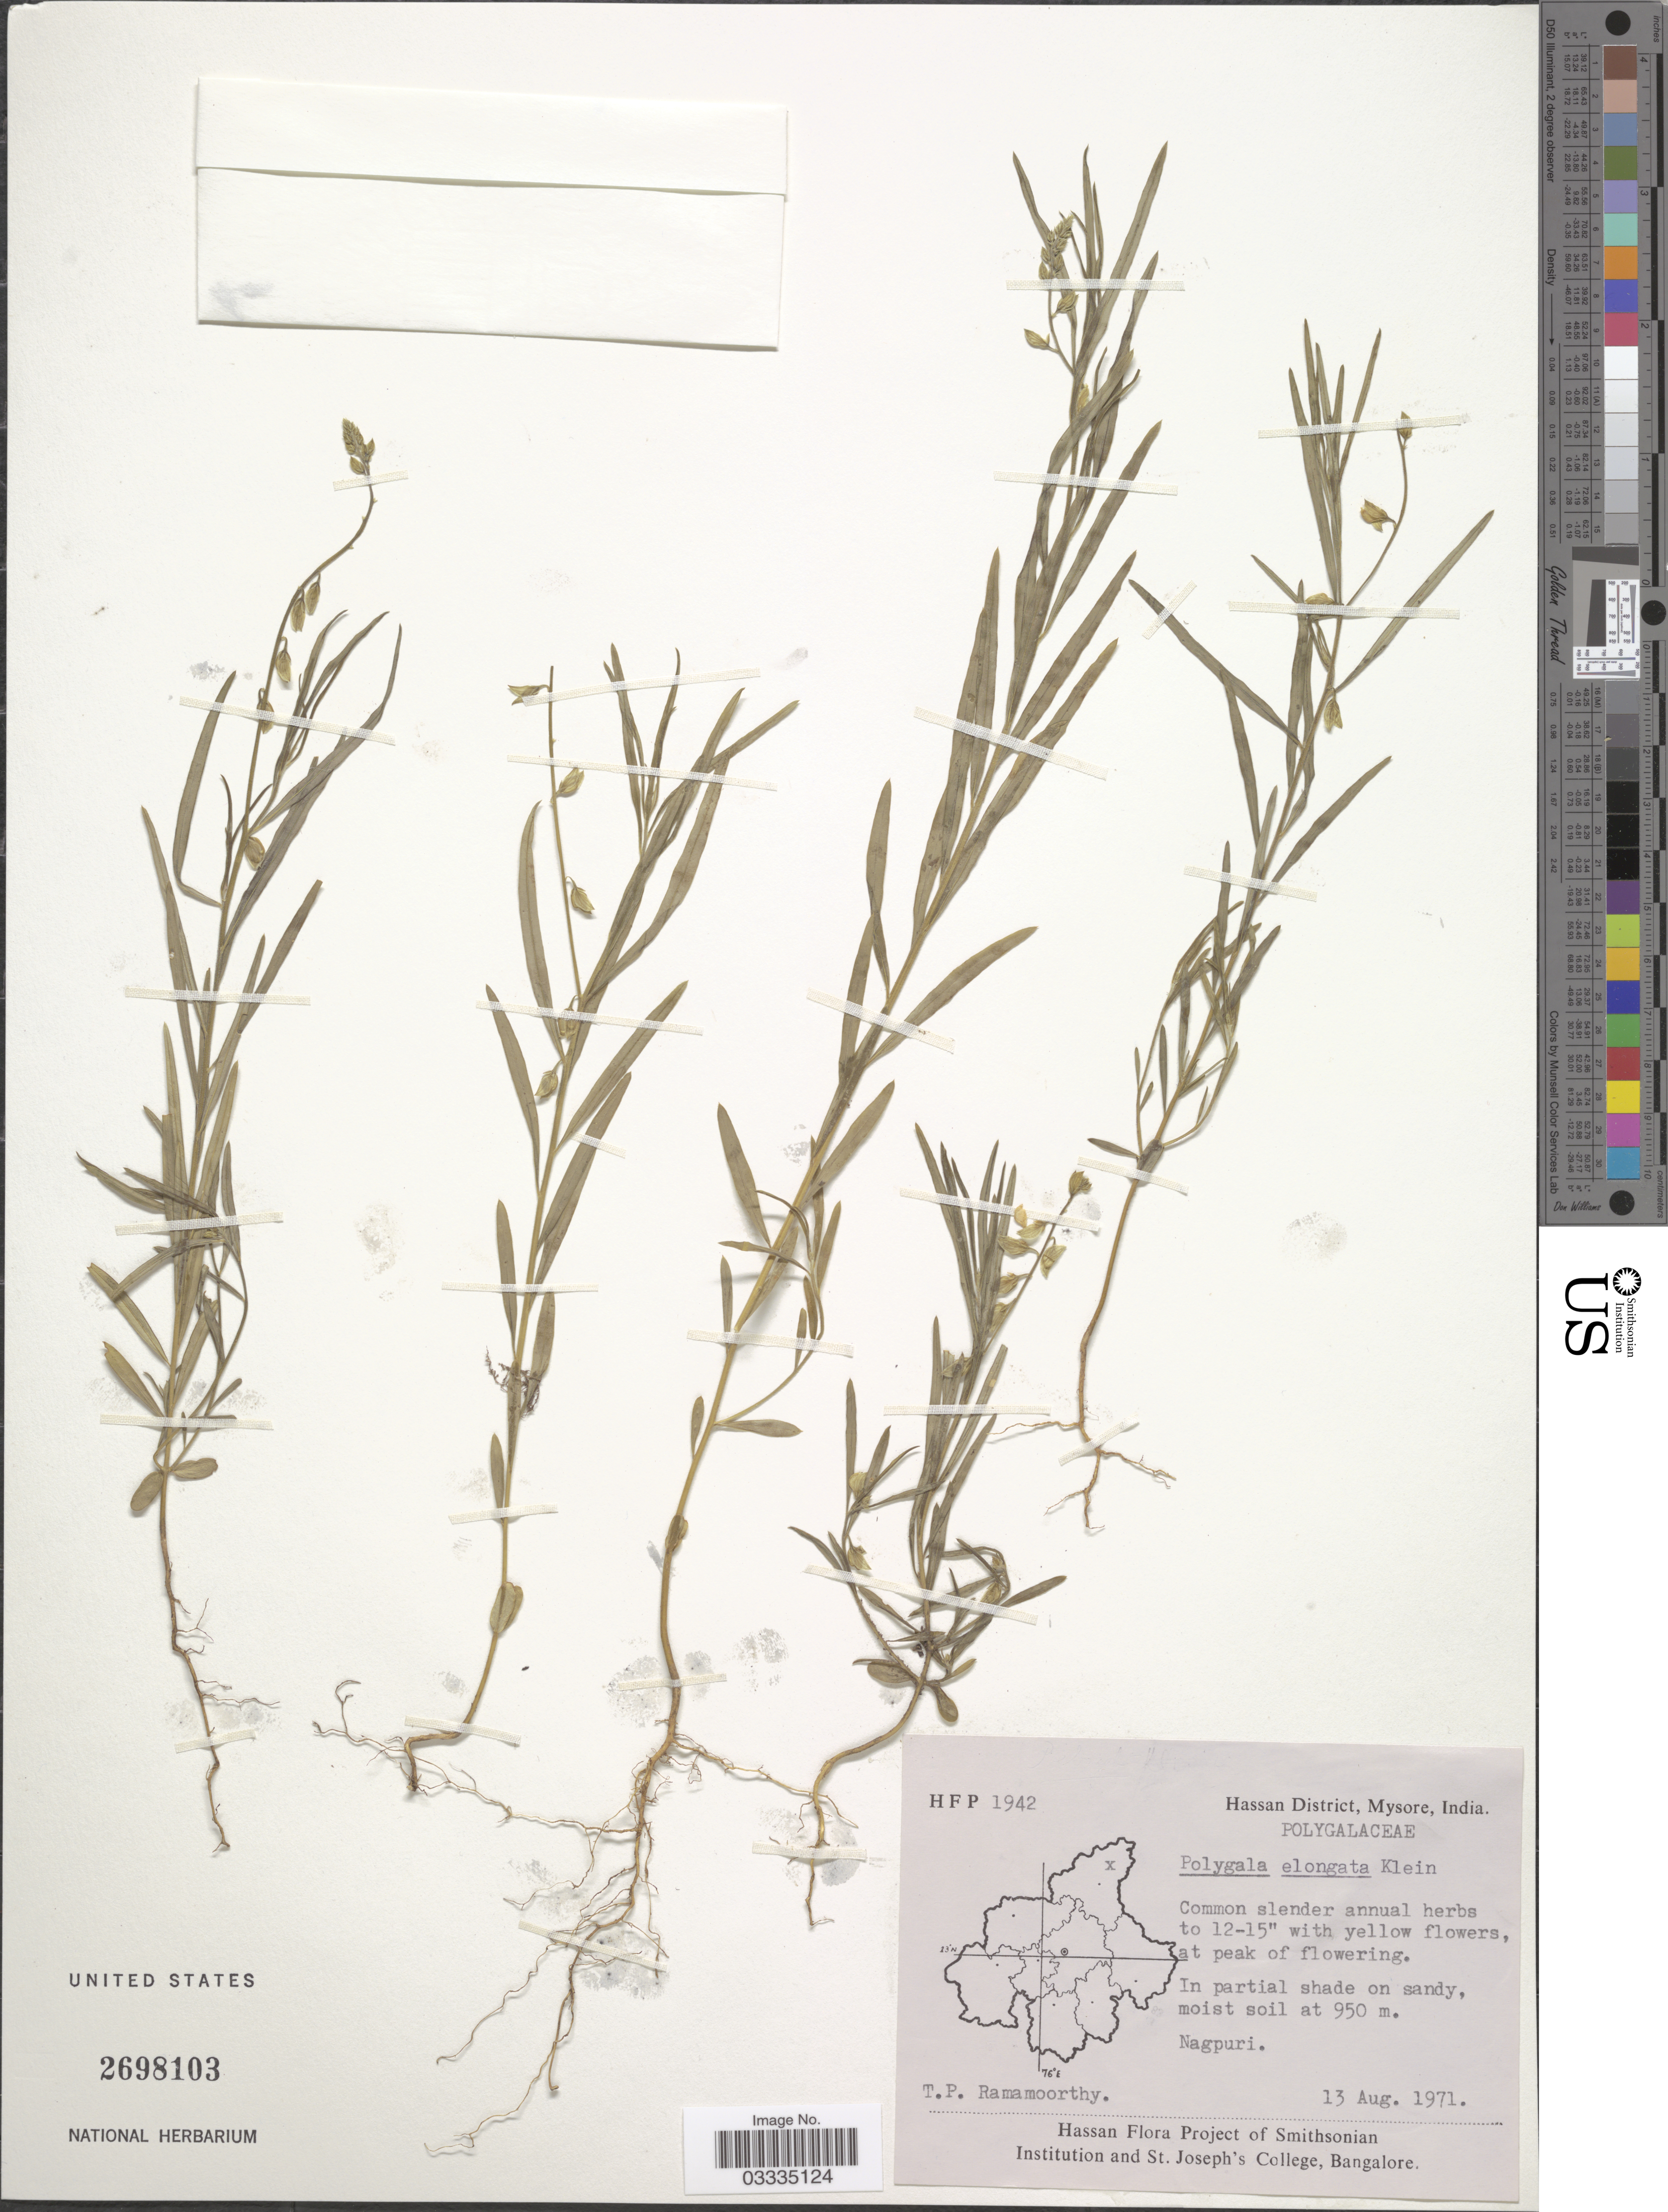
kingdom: Plantae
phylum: Tracheophyta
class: Magnoliopsida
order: Fabales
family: Polygalaceae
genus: Polygala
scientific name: Polygala elongata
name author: Klein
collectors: T. P. Ramamoorthy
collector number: HFP 1942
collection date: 1971-08-13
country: India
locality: Hassan District, Mysore. Nagpuri.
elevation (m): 950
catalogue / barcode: US 2698103